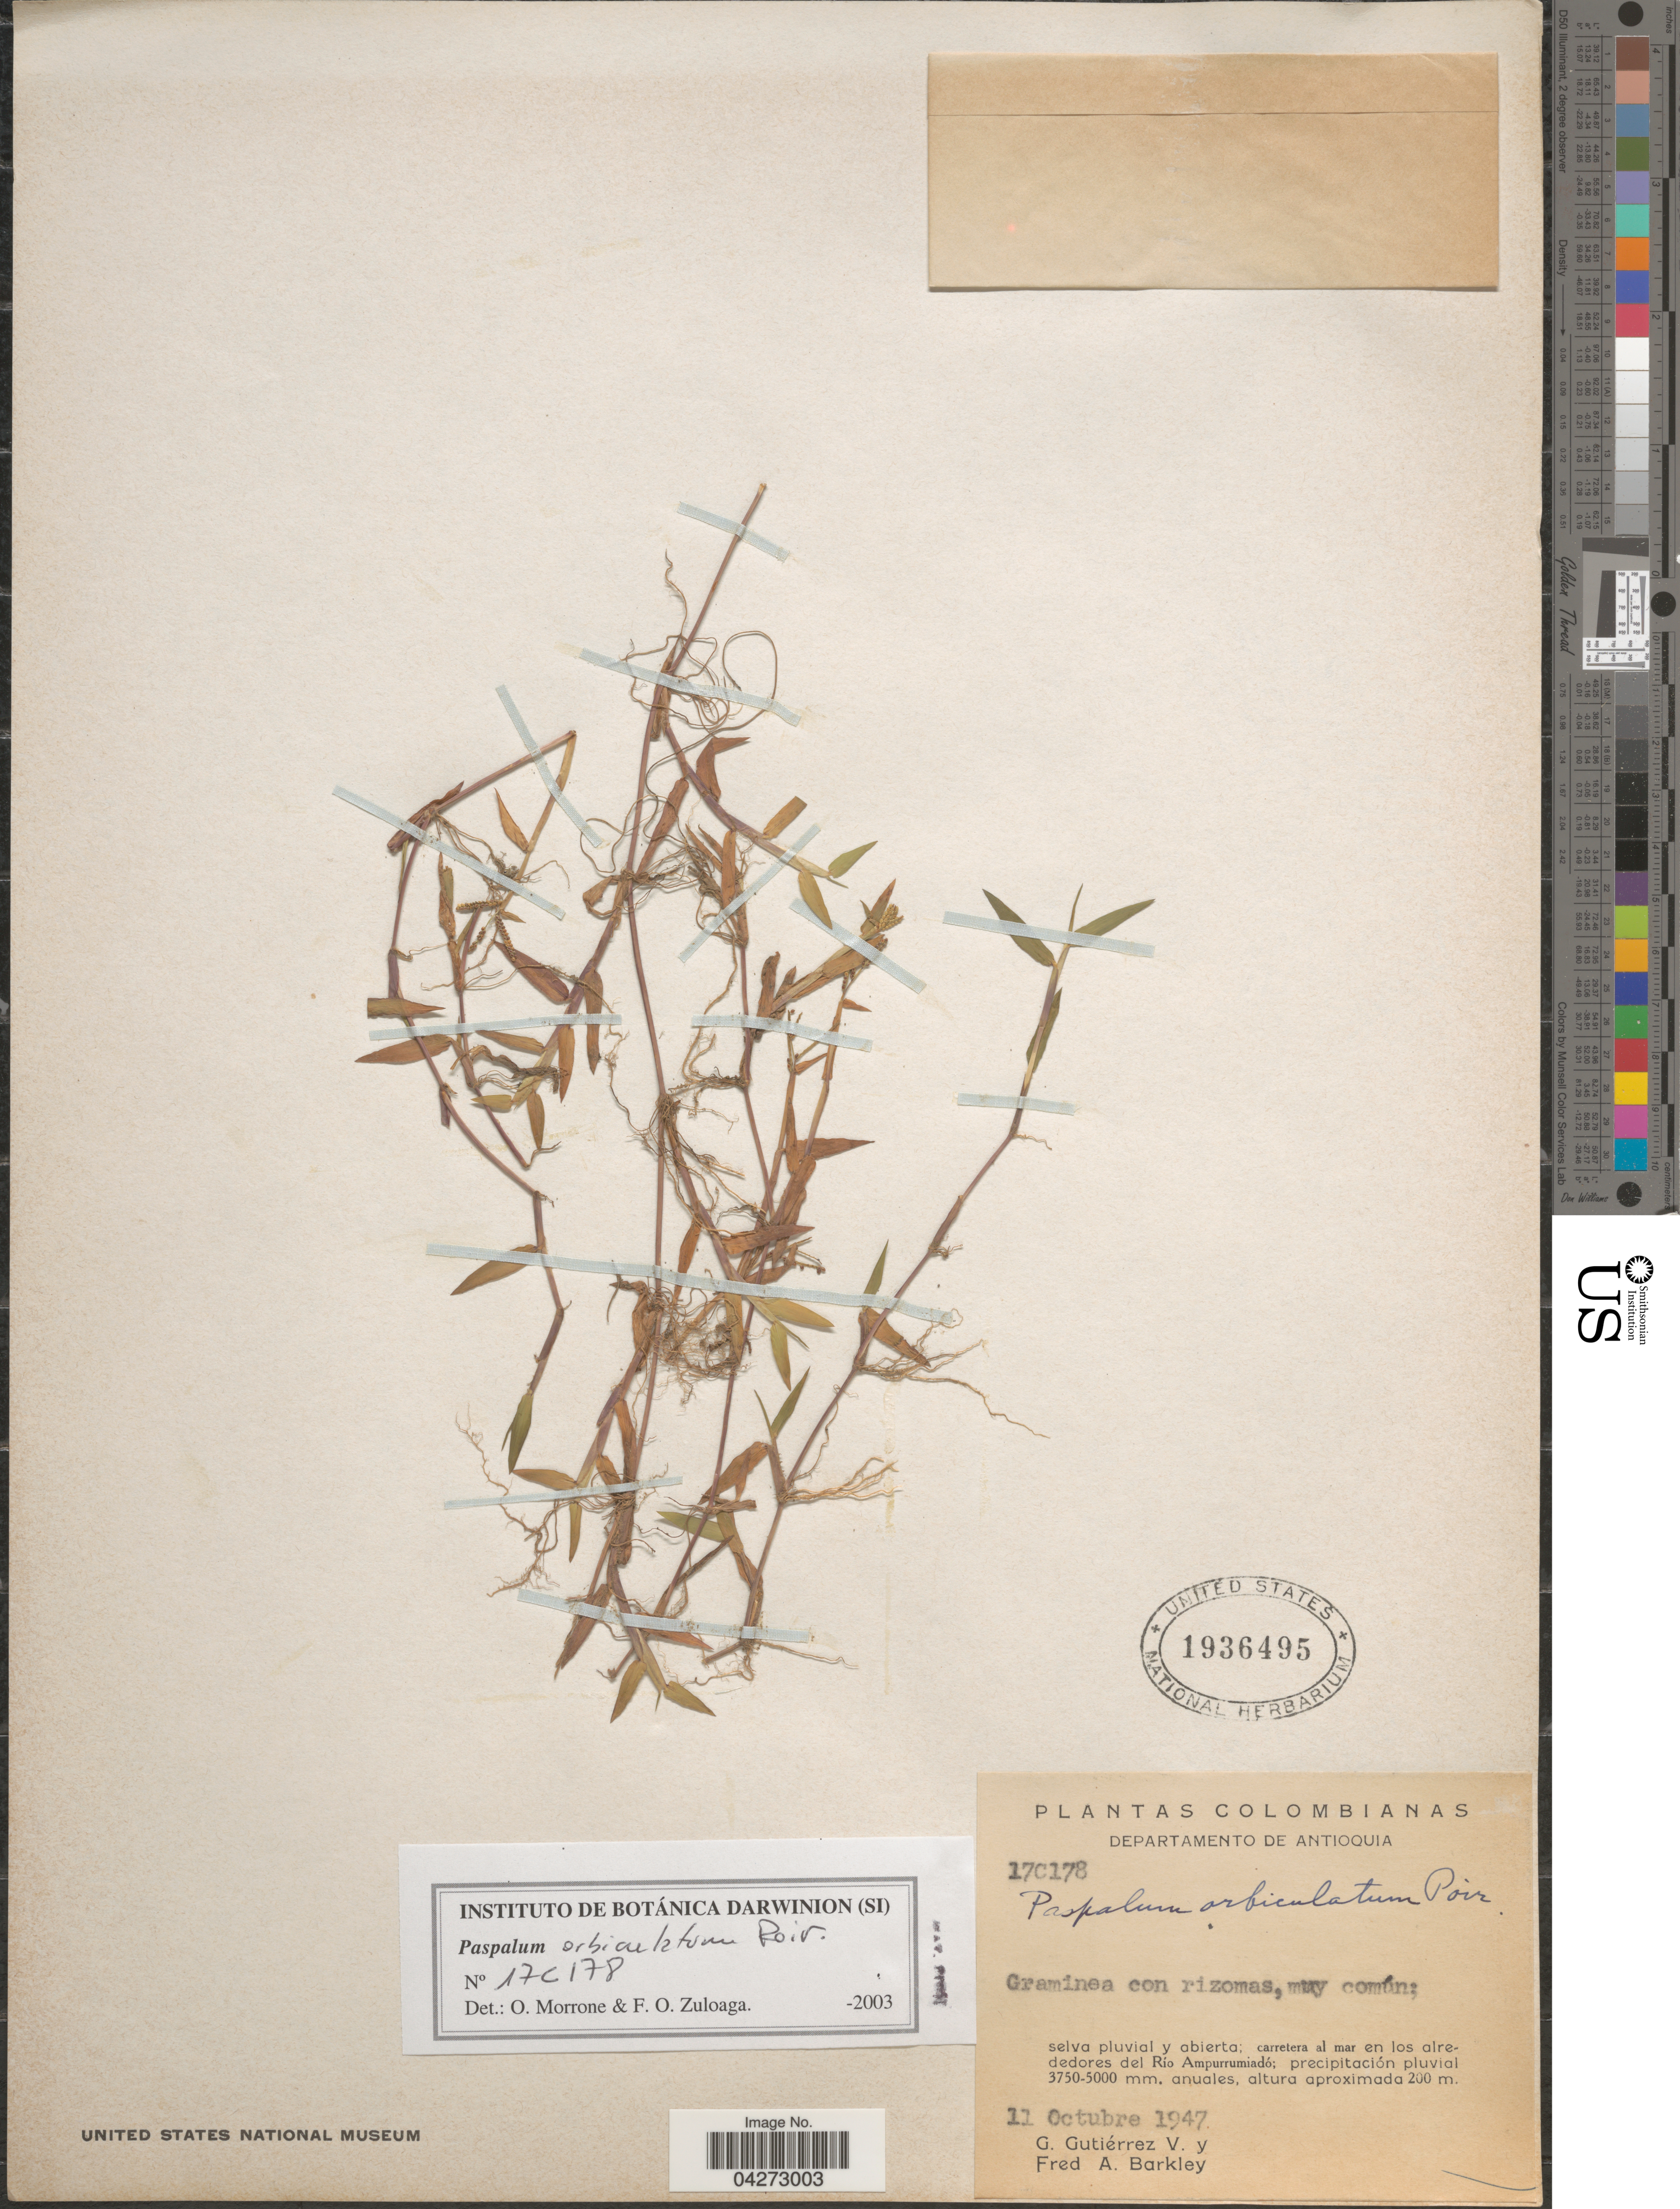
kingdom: Plantae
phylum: Tracheophyta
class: Liliopsida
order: Poales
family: Poaceae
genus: Paspalum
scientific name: Paspalum orbiculatum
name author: Poir.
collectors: G. Gutiérrez V. & F. A. Barkley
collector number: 17C178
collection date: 1947-10-11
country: Colombia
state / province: Antioquia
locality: Departamento de Antioquia. Selva pluvial y abierta; carretera al mar en los alrededores del Río Ampurrumiadó; precipitación pluvial.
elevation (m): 200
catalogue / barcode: US 1936495